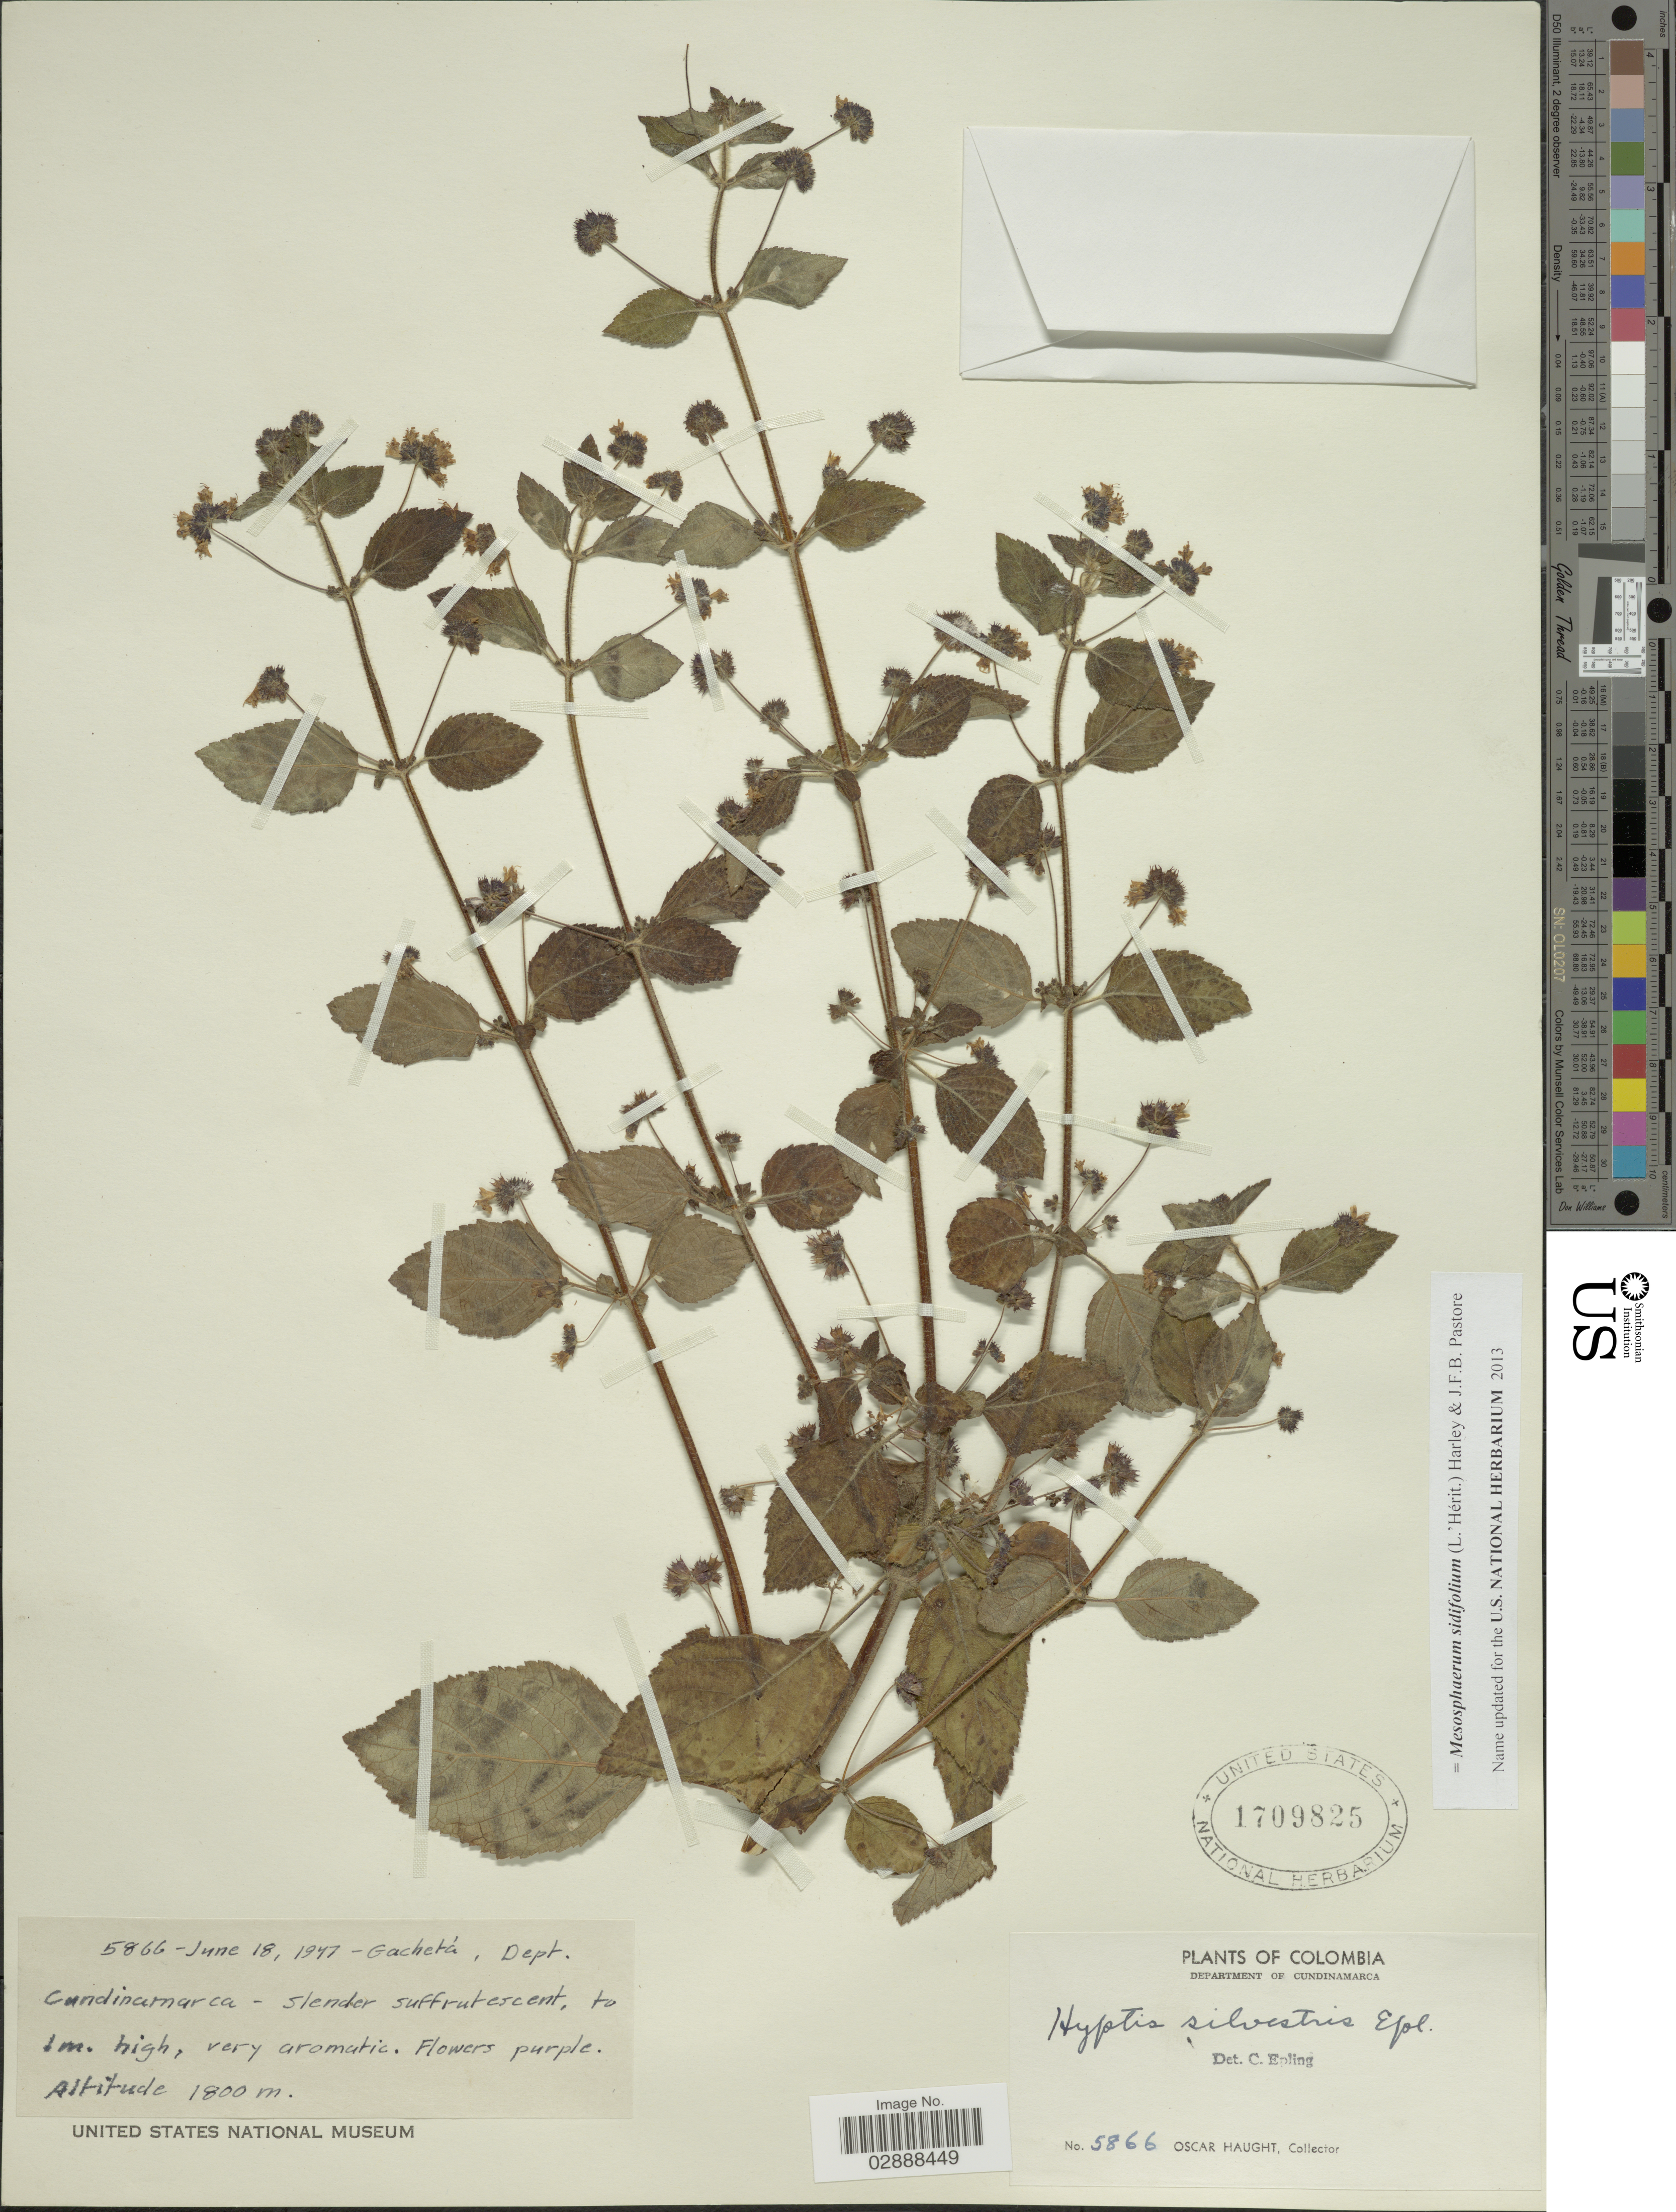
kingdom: Plantae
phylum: Tracheophyta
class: Magnoliopsida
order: Lamiales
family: Lamiaceae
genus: Mesosphaerum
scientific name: Mesosphaerum sidifolium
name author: (L'Hér.) Harley & J.F.B. Pastore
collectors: O. L. Haught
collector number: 5866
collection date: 1947-06-18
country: Colombia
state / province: Cundinamarca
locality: Gachetá, Dept. Cundinamarca.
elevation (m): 1800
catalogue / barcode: US 1709825